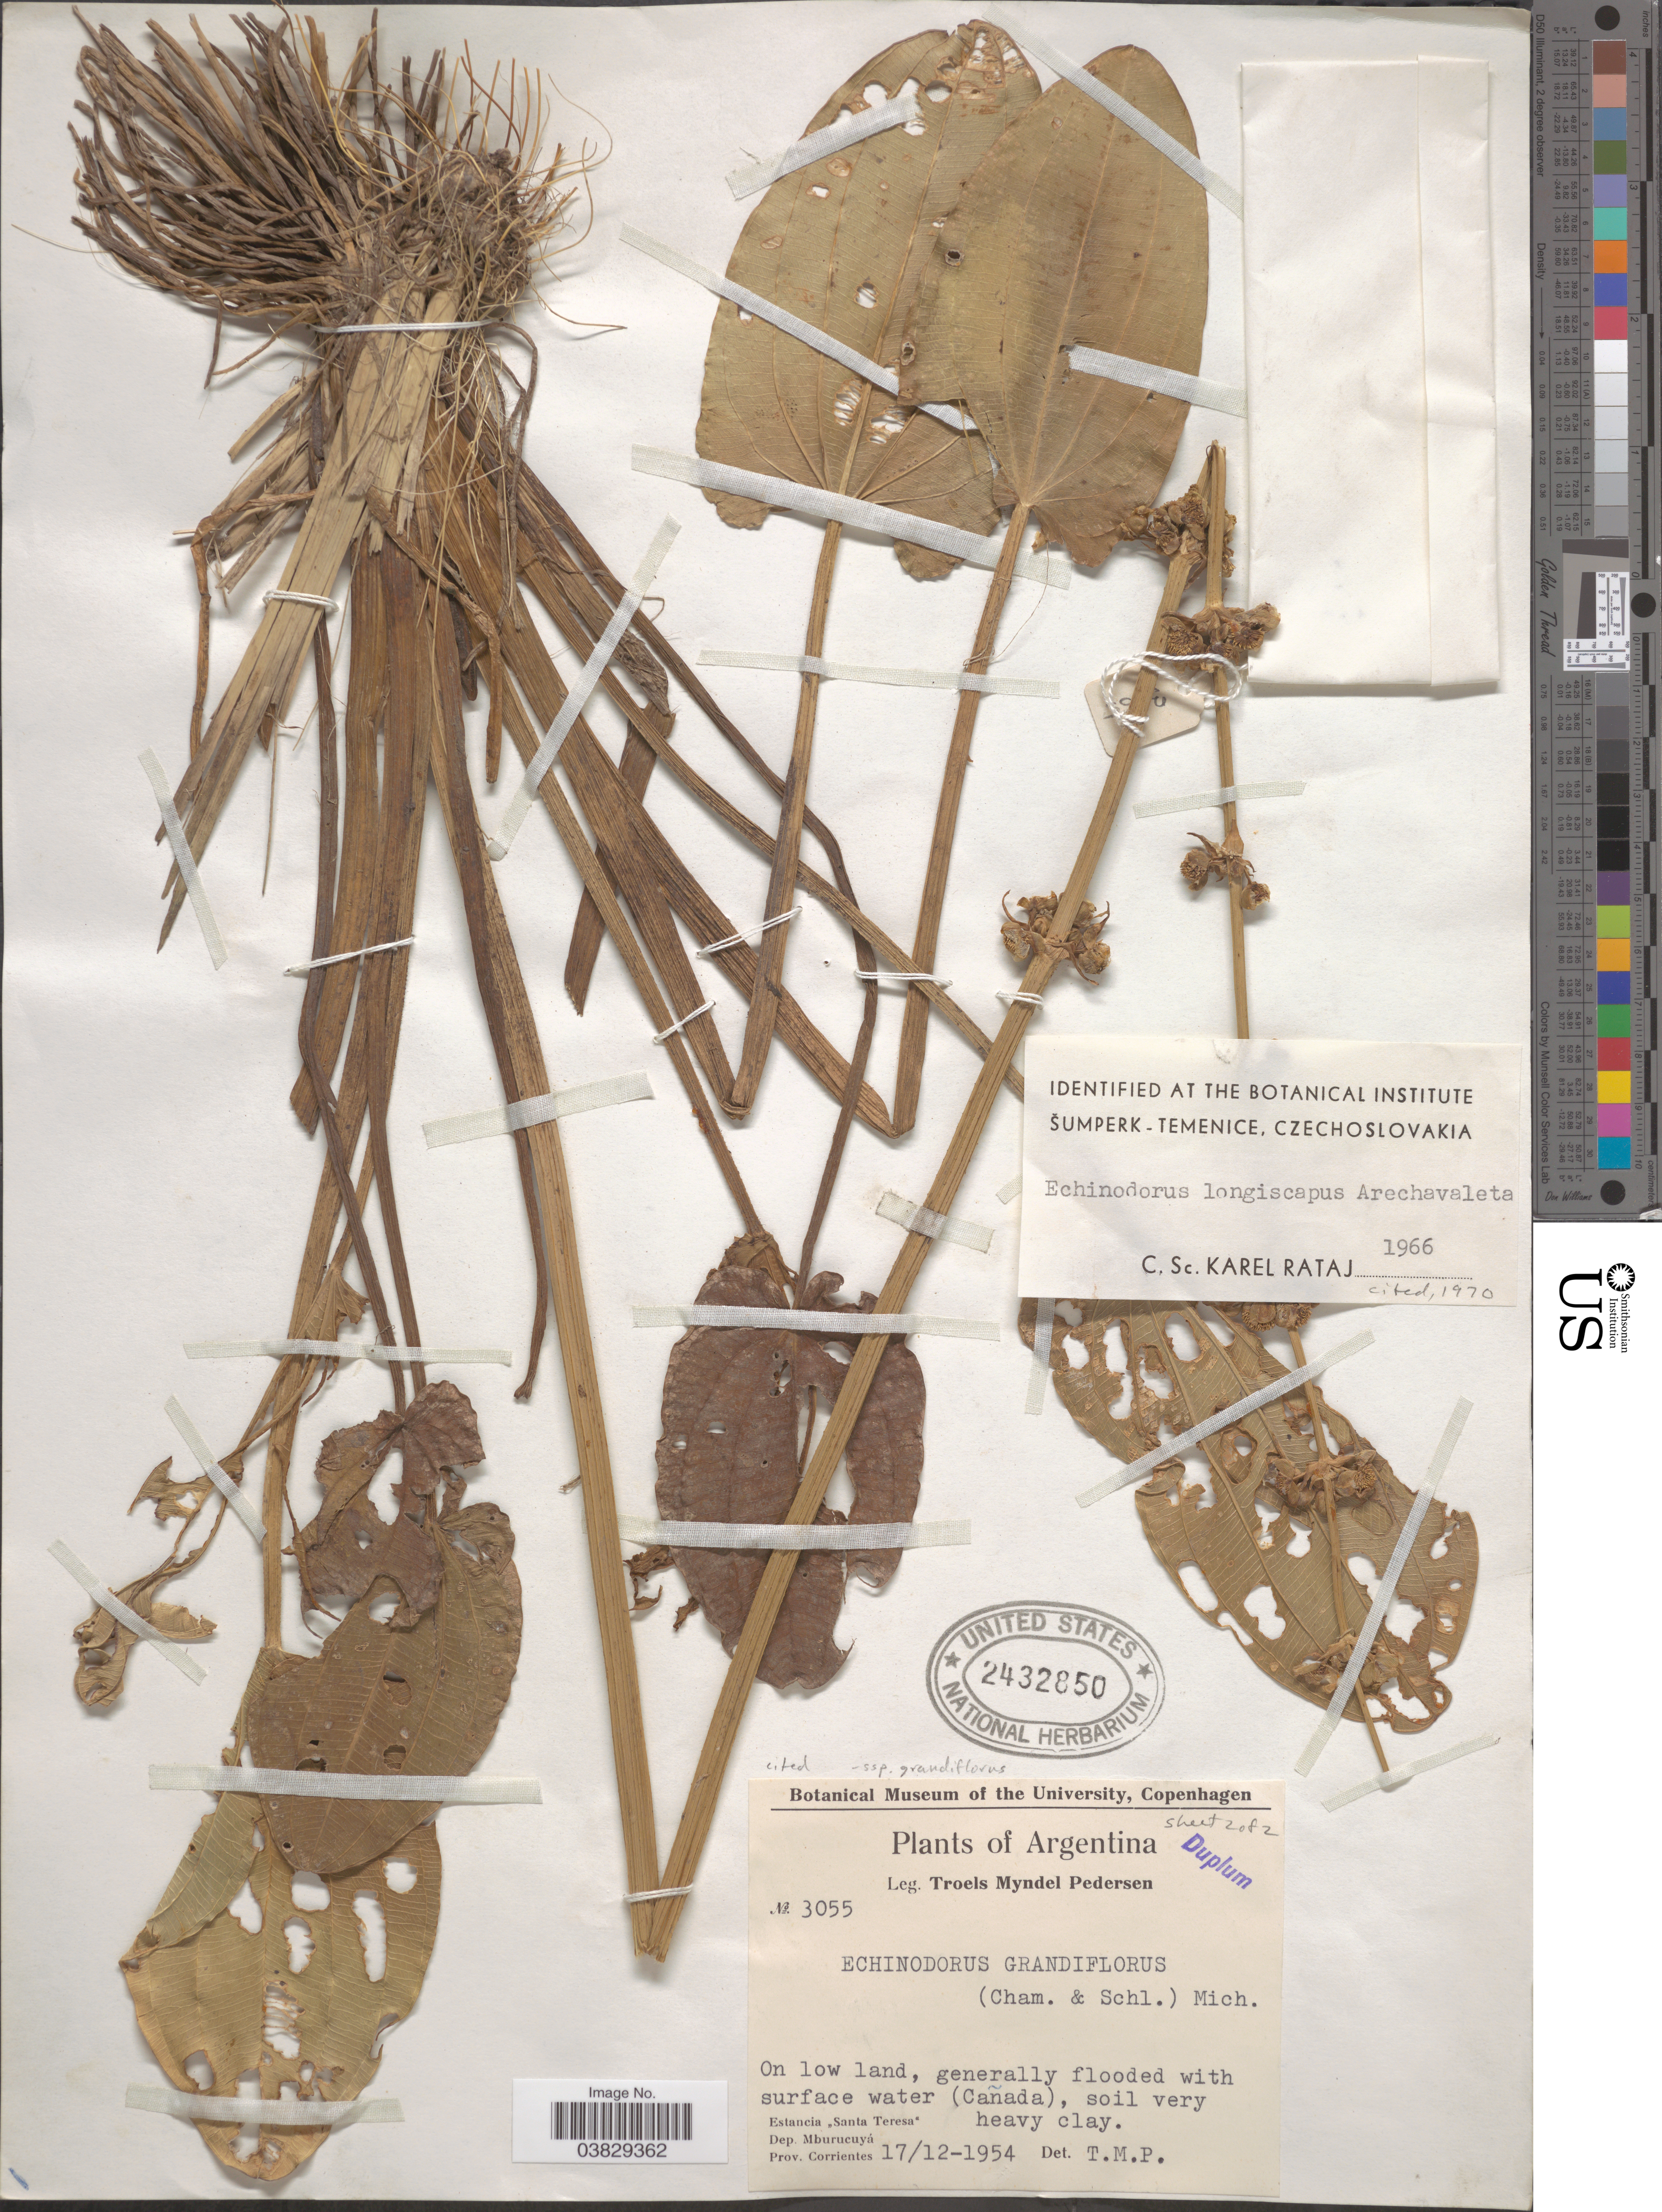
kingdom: Plantae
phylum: Tracheophyta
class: Liliopsida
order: Alismatales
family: Alismataceae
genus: Echinodorus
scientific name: Echinodorus grandiflorus subsp. grandiflorus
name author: (Cham. & Schltdl.) Micheli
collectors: T. Pederson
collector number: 3055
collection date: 1954-12-17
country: Argentina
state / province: Corrientes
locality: Estancia "Santa Teresa". Dep. Mburucuyá.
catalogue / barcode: US 2432850